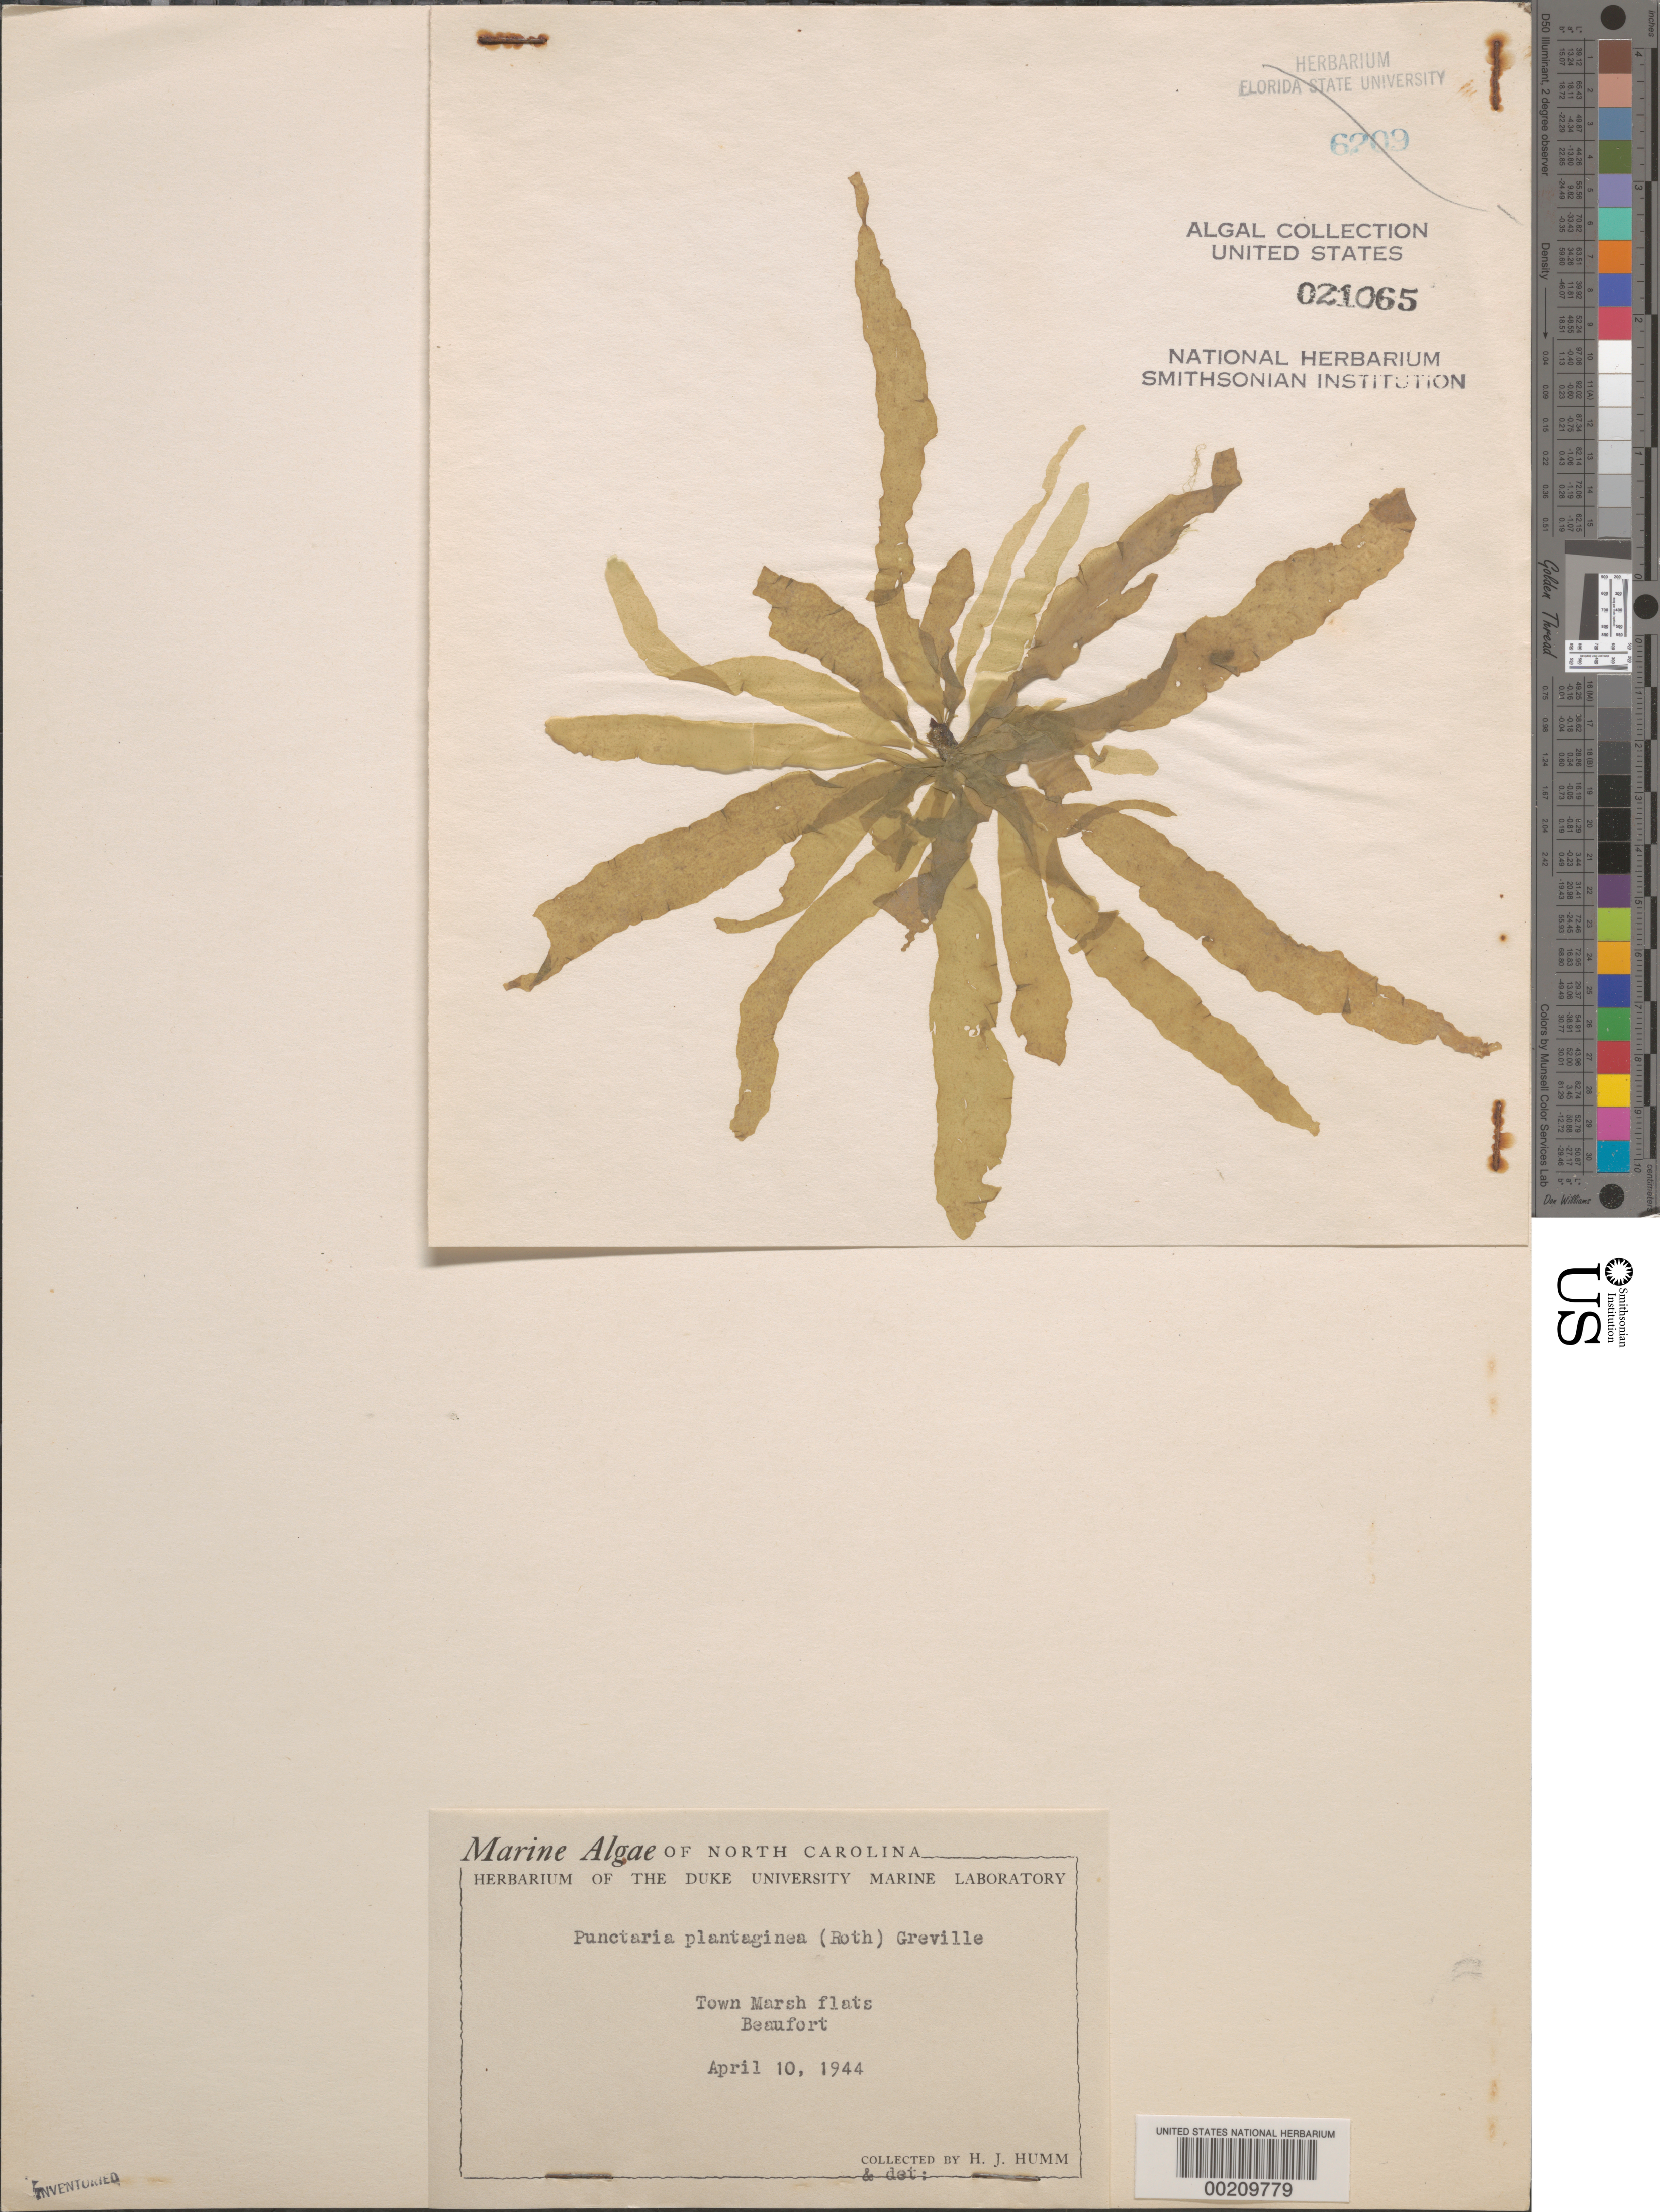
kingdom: Chromista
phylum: Ochrophyta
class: Phaeophyceae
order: Dictyosiphonales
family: Punctariaceae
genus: Punctaria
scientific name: Punctaria plantaginea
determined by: Humm, Harold J.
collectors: H. J. Humm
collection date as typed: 10 Apr 1944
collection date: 1944-04-10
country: United States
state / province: North Carolina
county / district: Carteret County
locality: Beaufort, town marsh flats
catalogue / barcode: US 21065